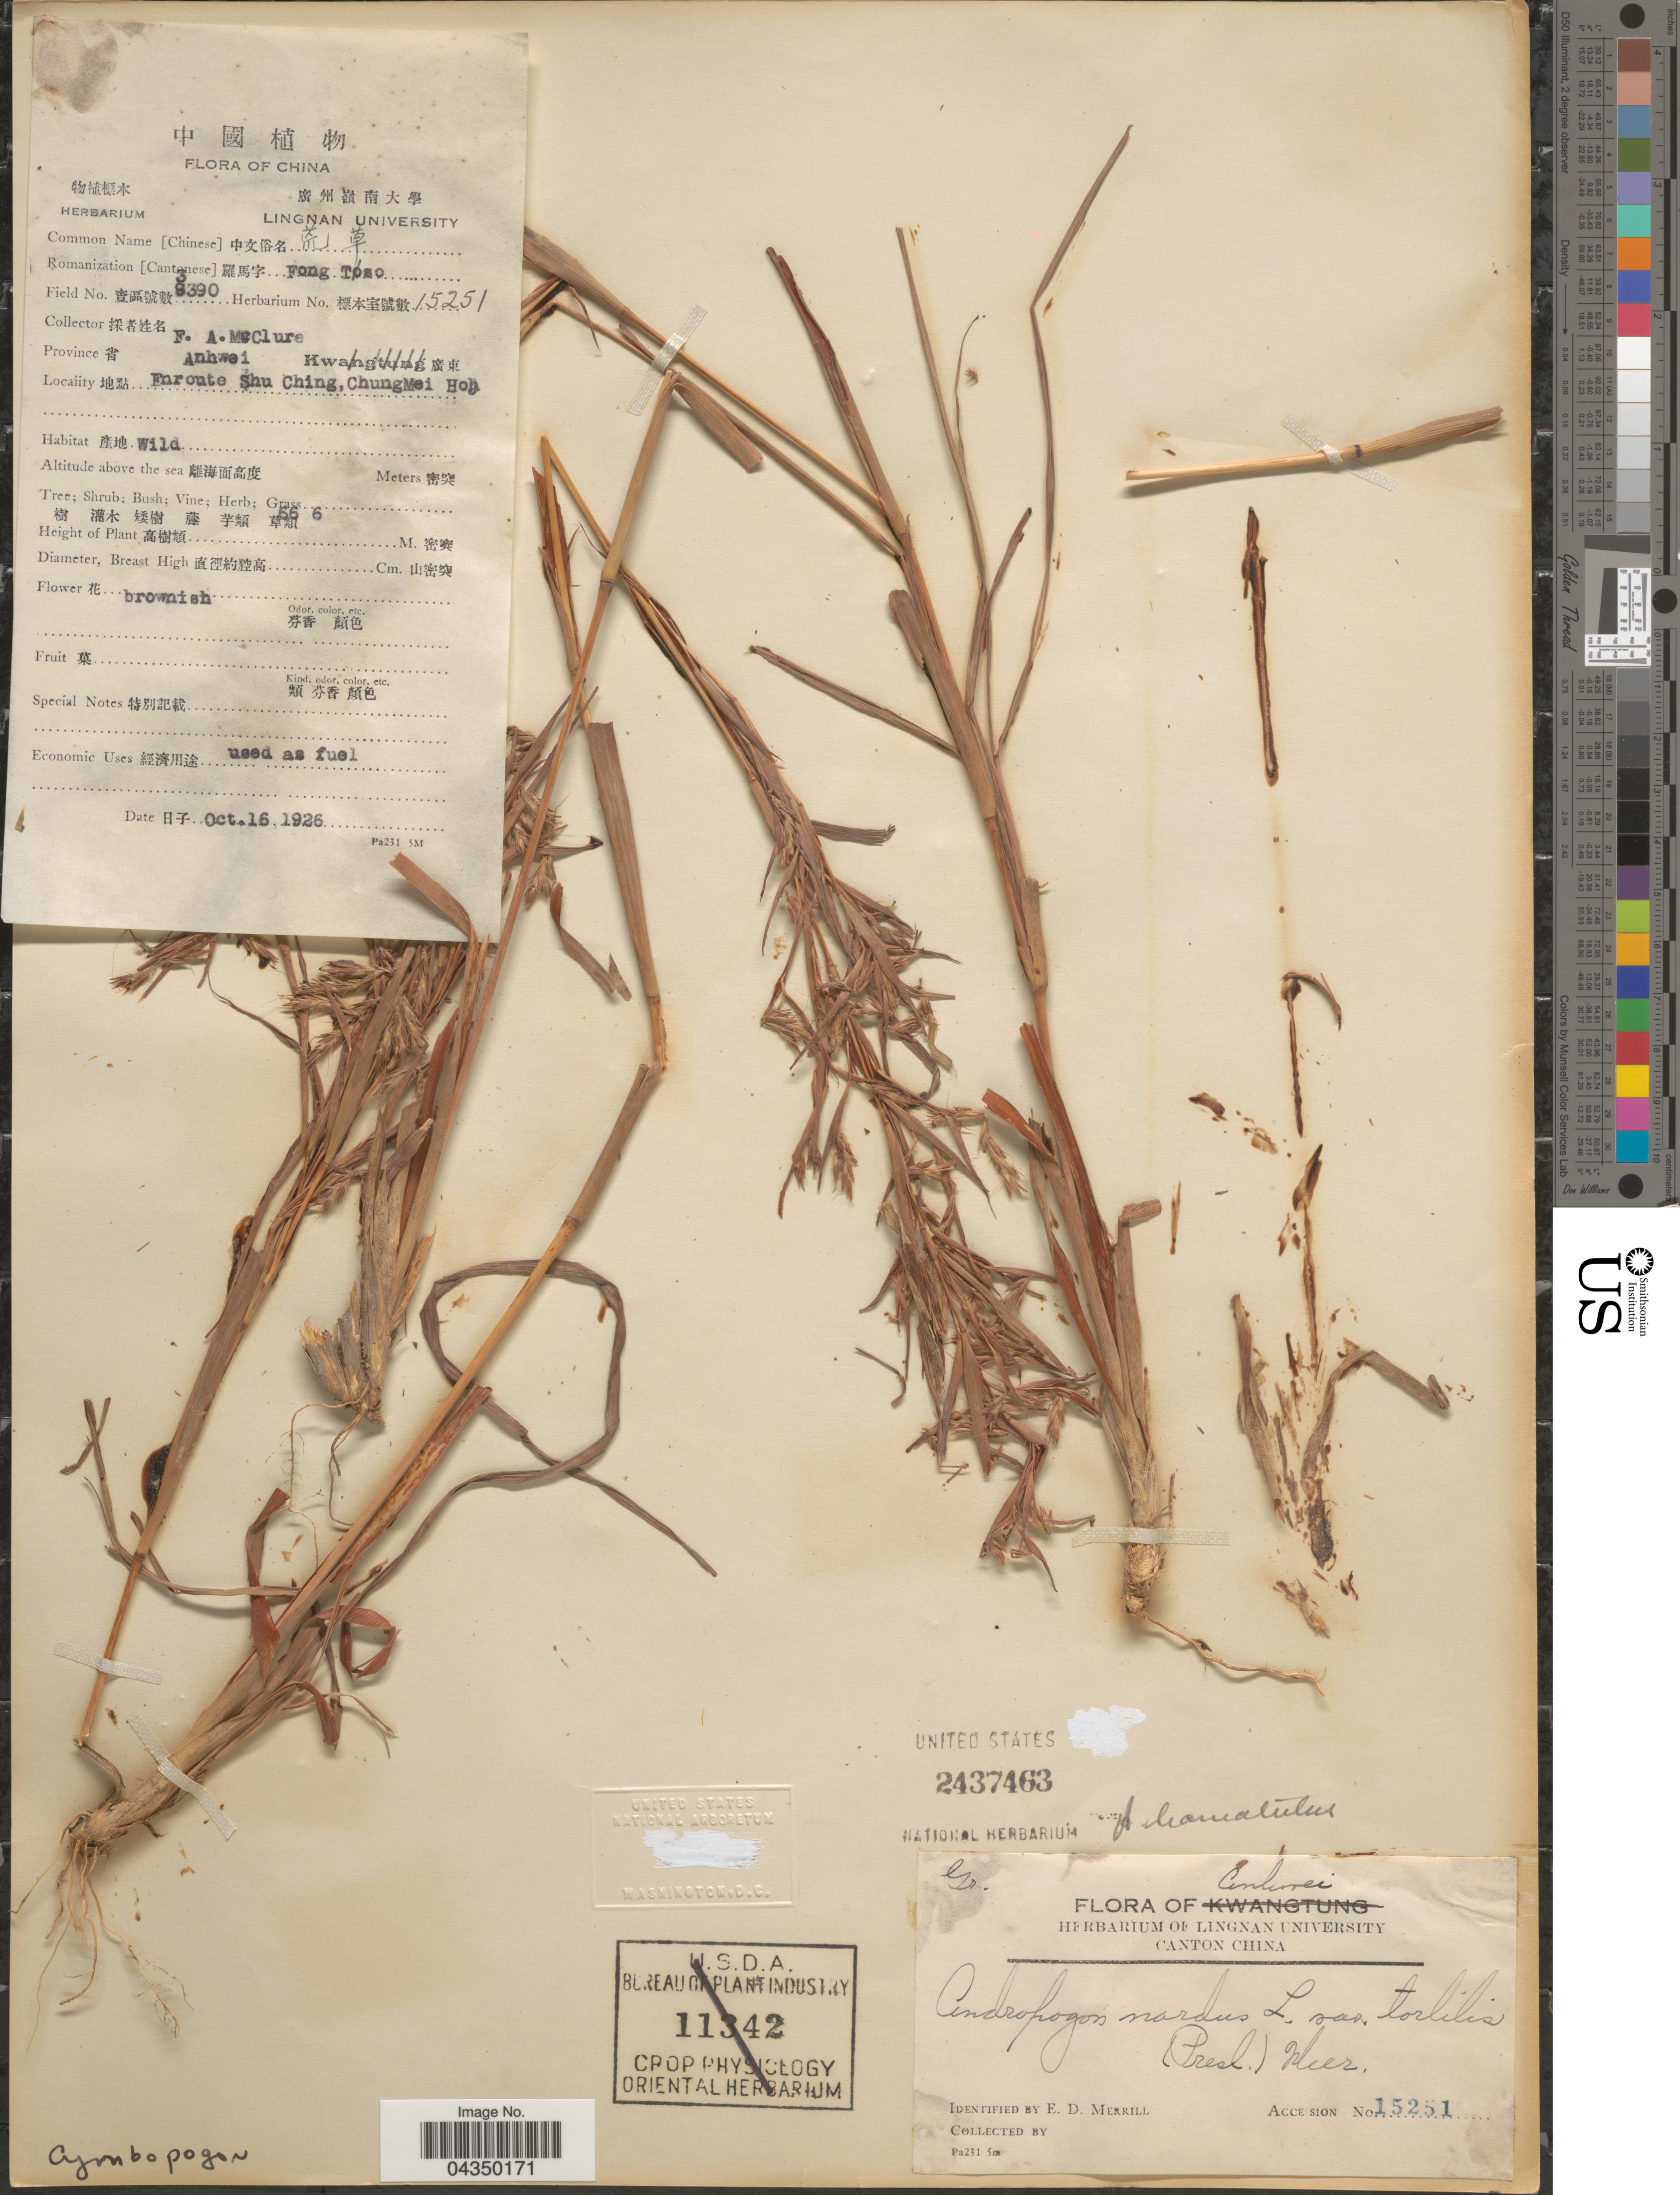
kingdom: Plantae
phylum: Tracheophyta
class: Liliopsida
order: Poales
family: Poaceae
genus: Cymbopogon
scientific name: Cymbopogon tortilis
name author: (J. Presl) A. Camus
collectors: F. A. McClure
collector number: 3390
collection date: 1926-10-16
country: China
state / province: Anhui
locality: Province Anhwei [Foreign script]. [Foreign script] Enroute Shu Ching, ChungMei Hoh.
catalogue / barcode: US 2437463